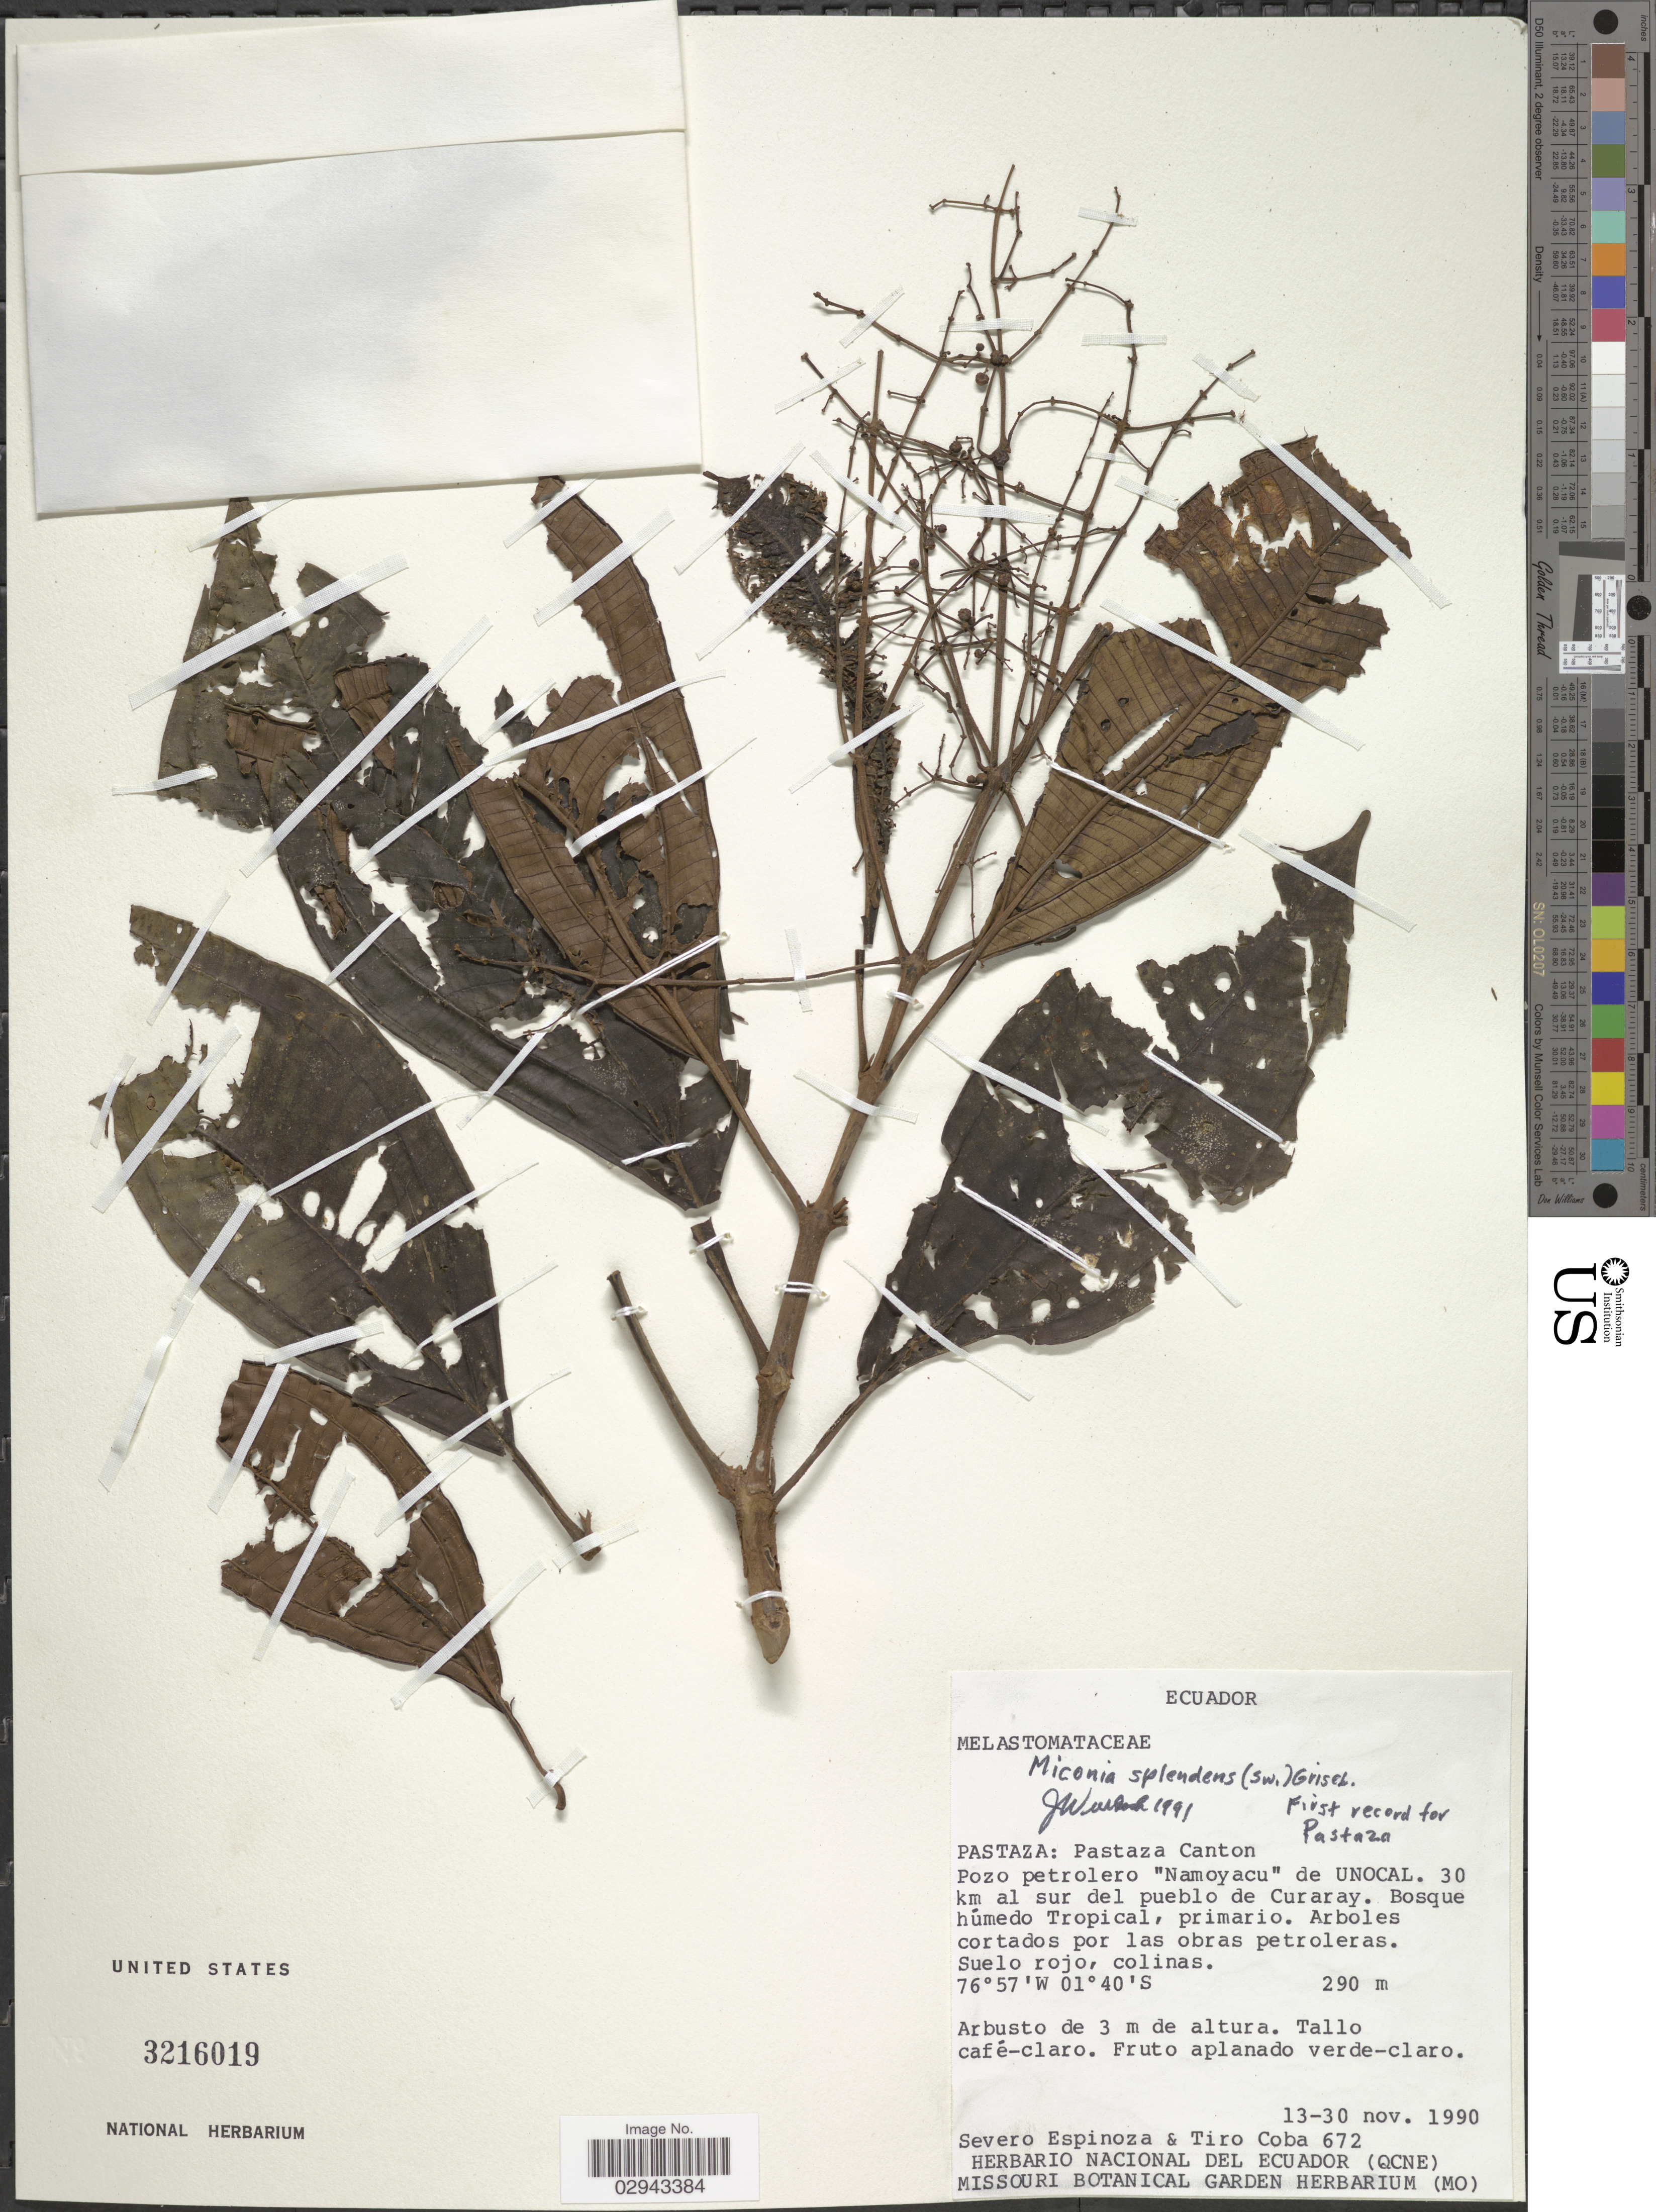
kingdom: Plantae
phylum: Tracheophyta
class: Magnoliopsida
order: Myrtales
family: Melastomataceae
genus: Miconia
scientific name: Miconia splendens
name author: (Sw.) Griseb.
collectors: S. Espinoza & T. Coba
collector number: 672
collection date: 1990-11-13/1990-11-30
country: Ecuador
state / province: Pastaza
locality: Pastaza Canton. Pozo petrolero "Namoyacu" de UNOCAL. 30 km al sur del pueblo de Curaray.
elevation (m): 290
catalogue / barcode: US 3216019